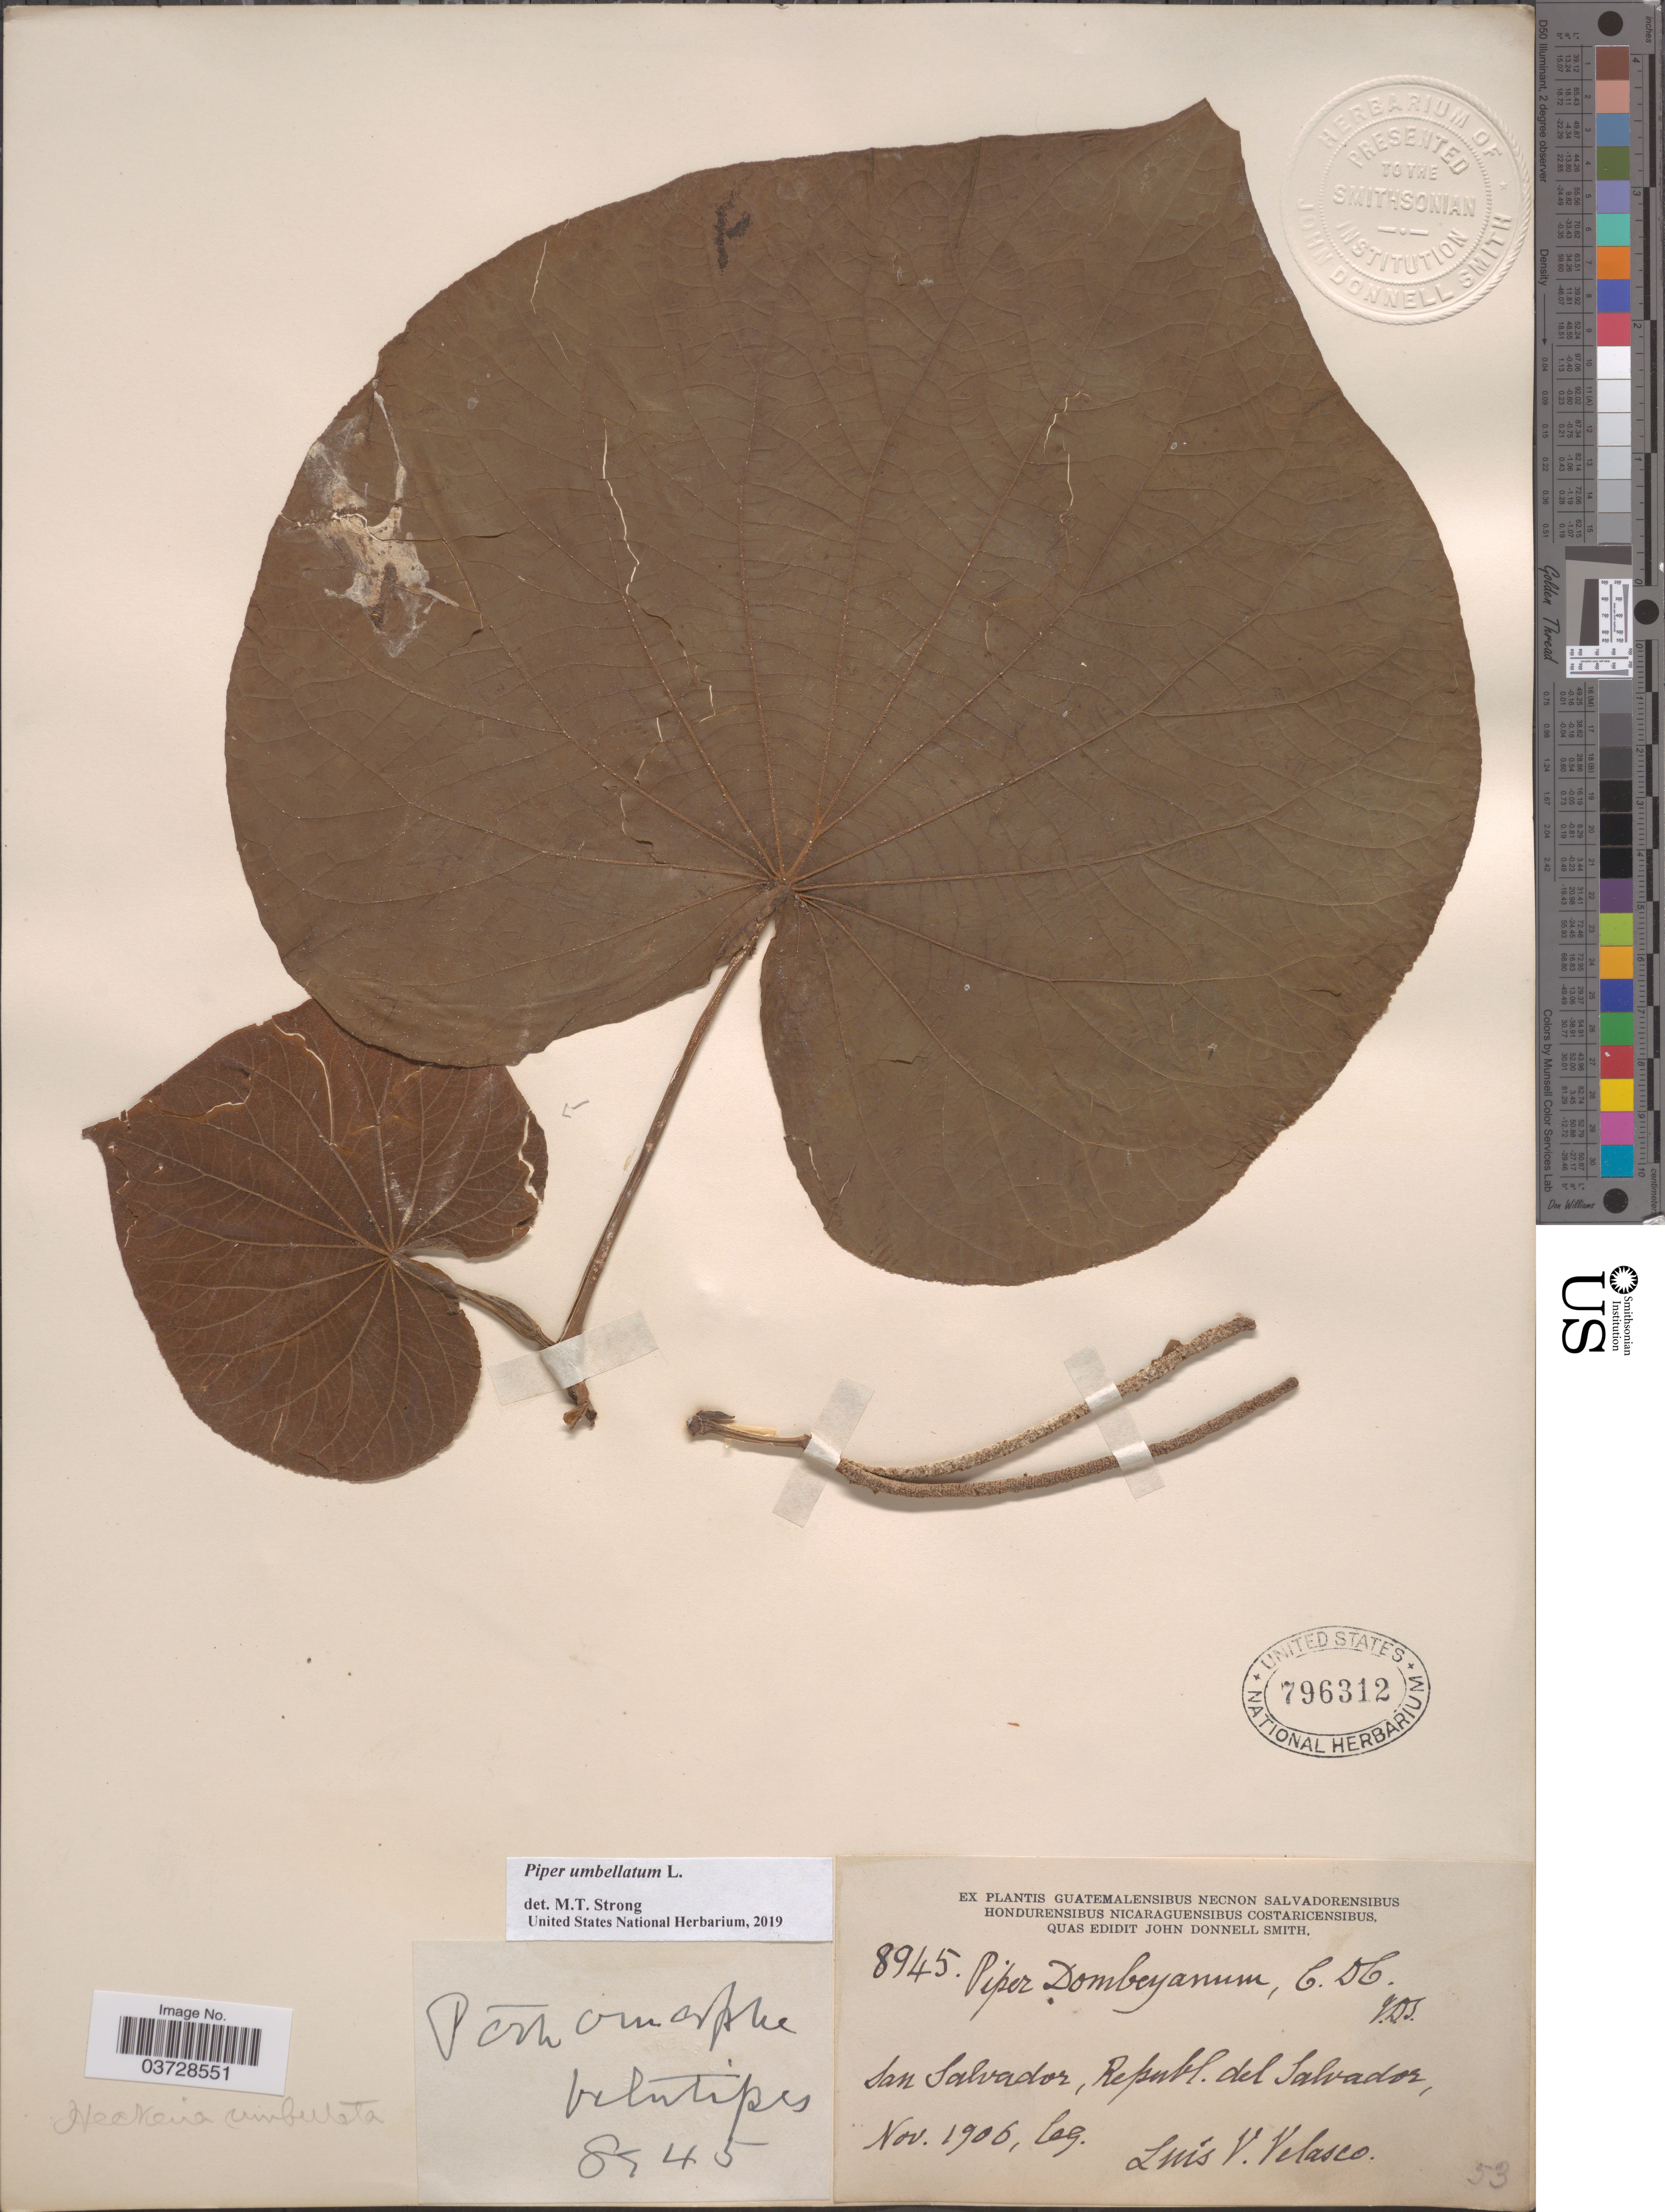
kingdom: Plantae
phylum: Tracheophyta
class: Magnoliopsida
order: Piperales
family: Piperaceae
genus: Piper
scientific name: Piper umbellatum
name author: L.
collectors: L. Velasco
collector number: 8945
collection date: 1906-11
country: El Salvador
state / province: San Salvador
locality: San Salvador, Republ. del Salvador.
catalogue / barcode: US 796312